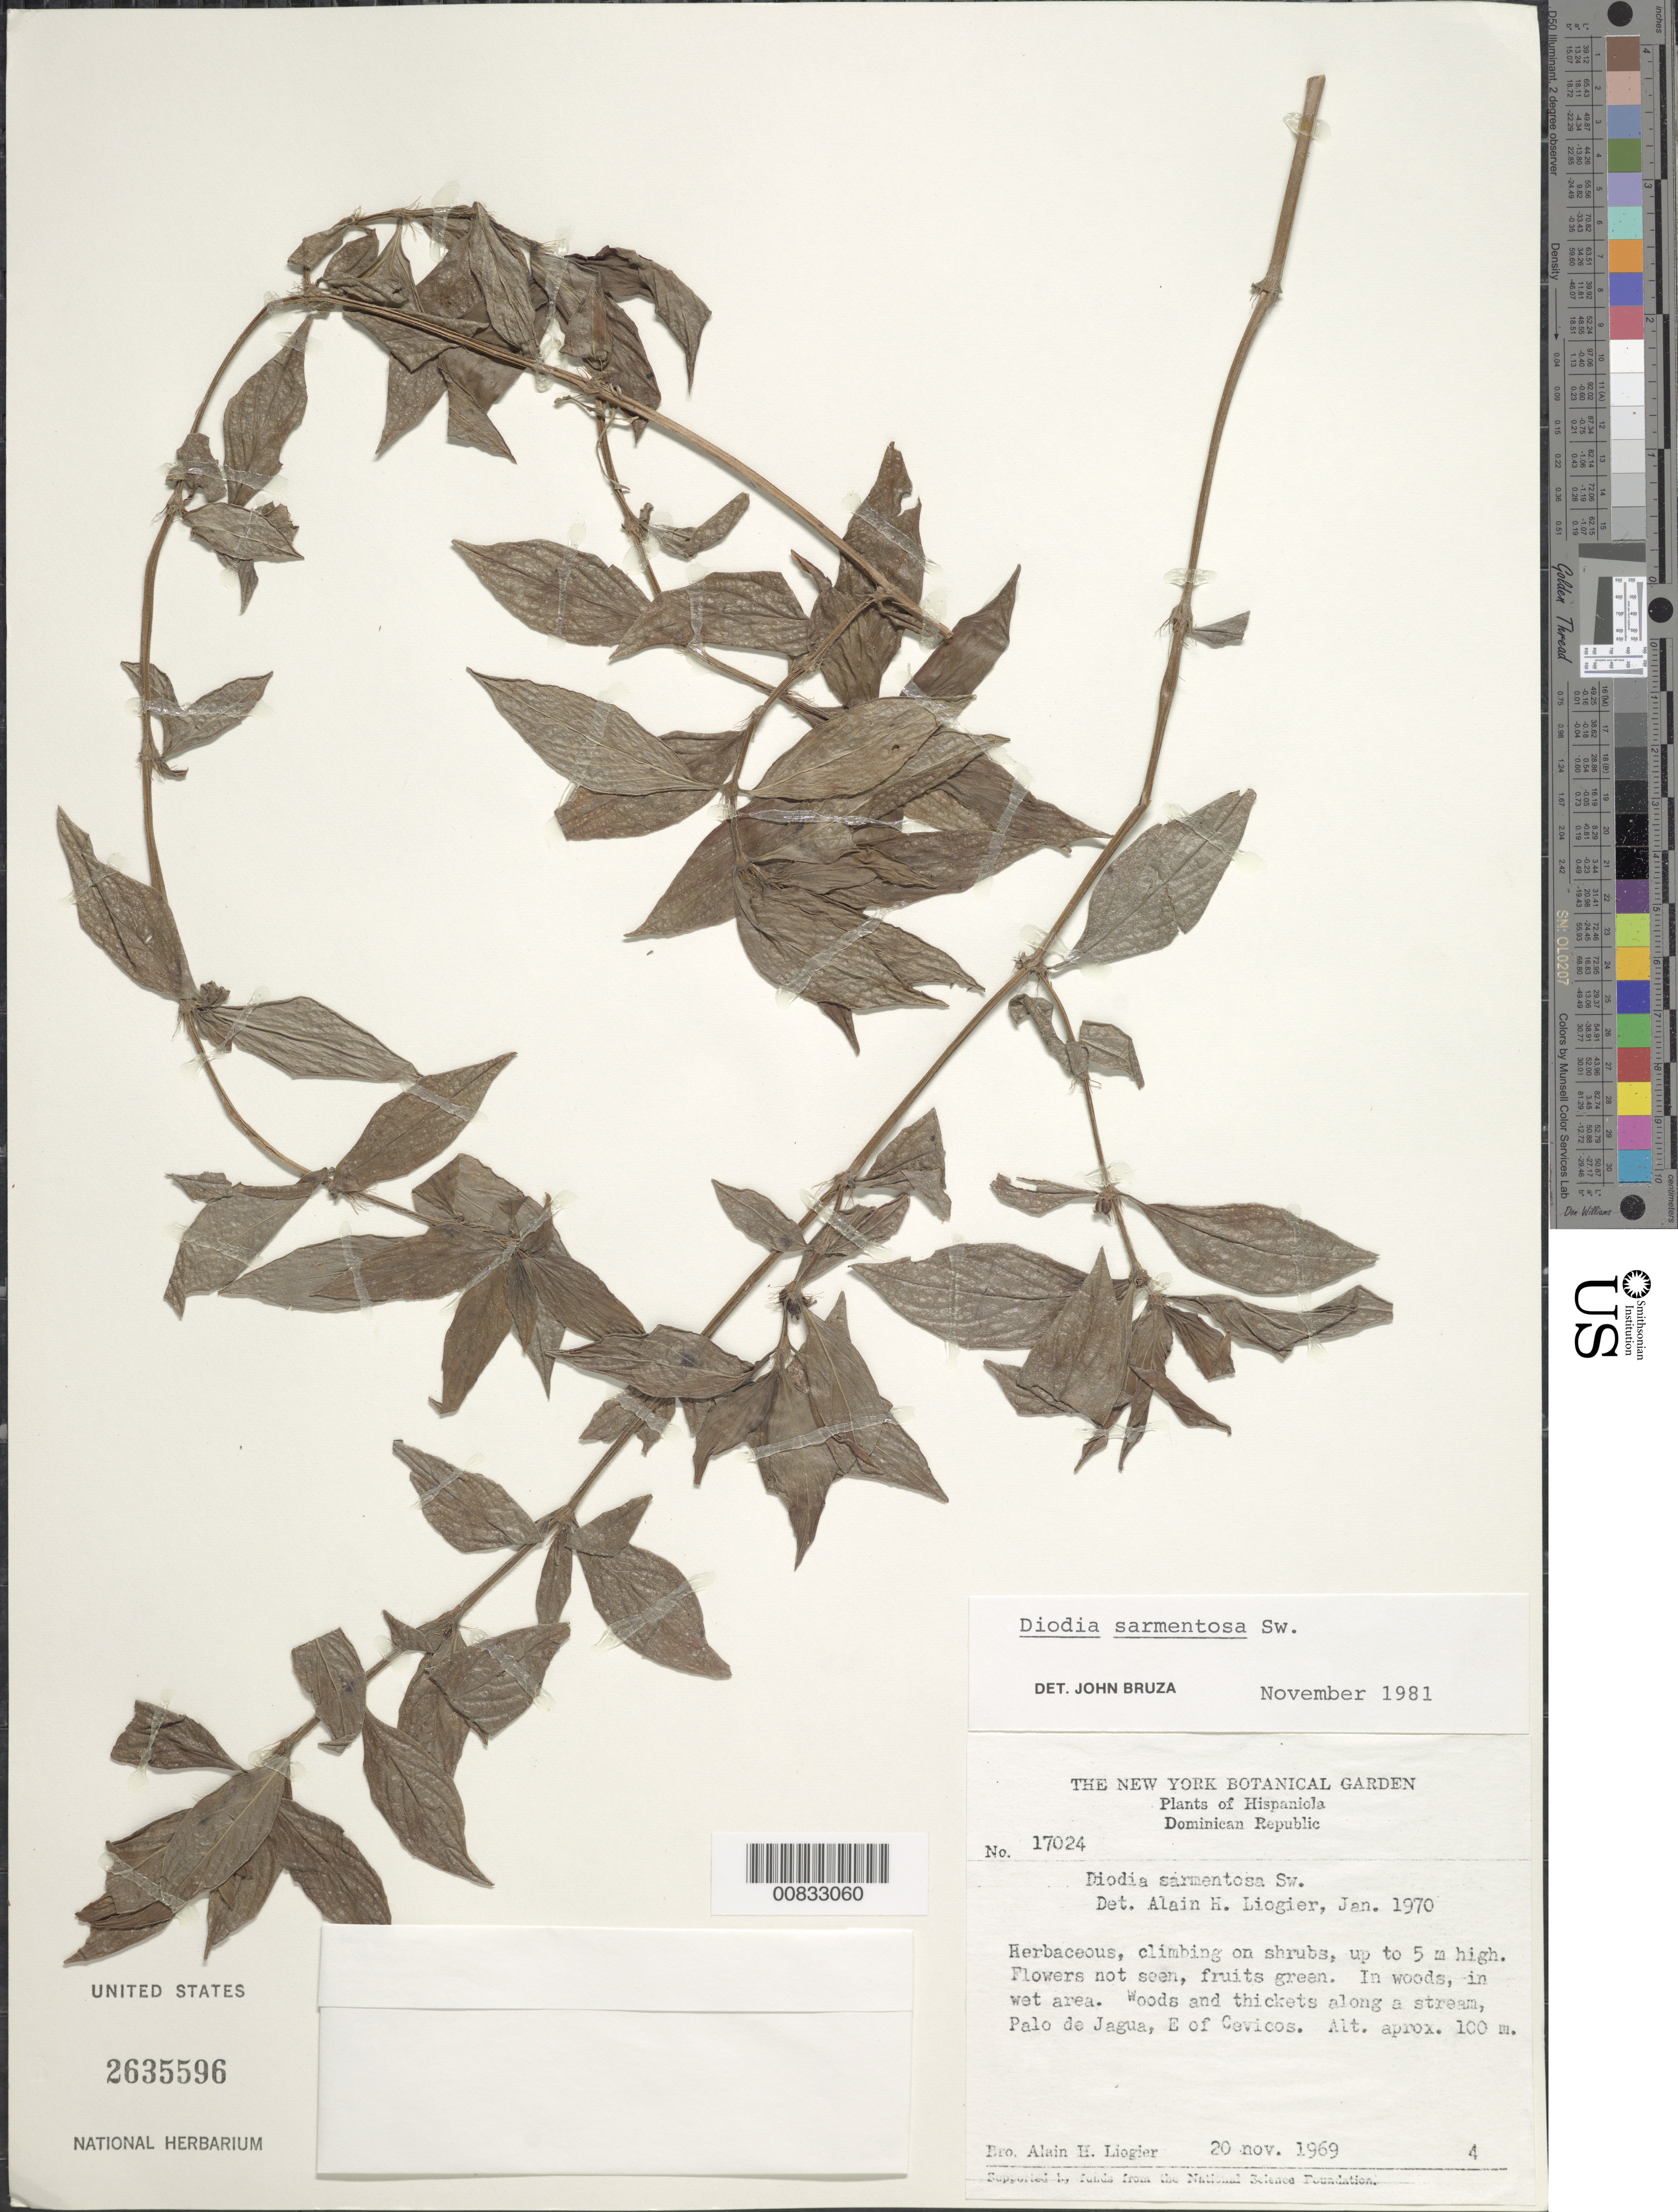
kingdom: Plantae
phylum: Tracheophyta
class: Magnoliopsida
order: Gentianales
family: Rubiaceae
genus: Diodia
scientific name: Diodia sarmentosa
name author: Sw.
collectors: A. H. Liogier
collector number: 17024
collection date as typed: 20 Nov 1969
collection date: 1969-11-20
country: Dominican Republic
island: Hispaniola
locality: Palo a Jagua, E of Cevicos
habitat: In woods and thickets along a stream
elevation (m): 100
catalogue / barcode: US 2635596